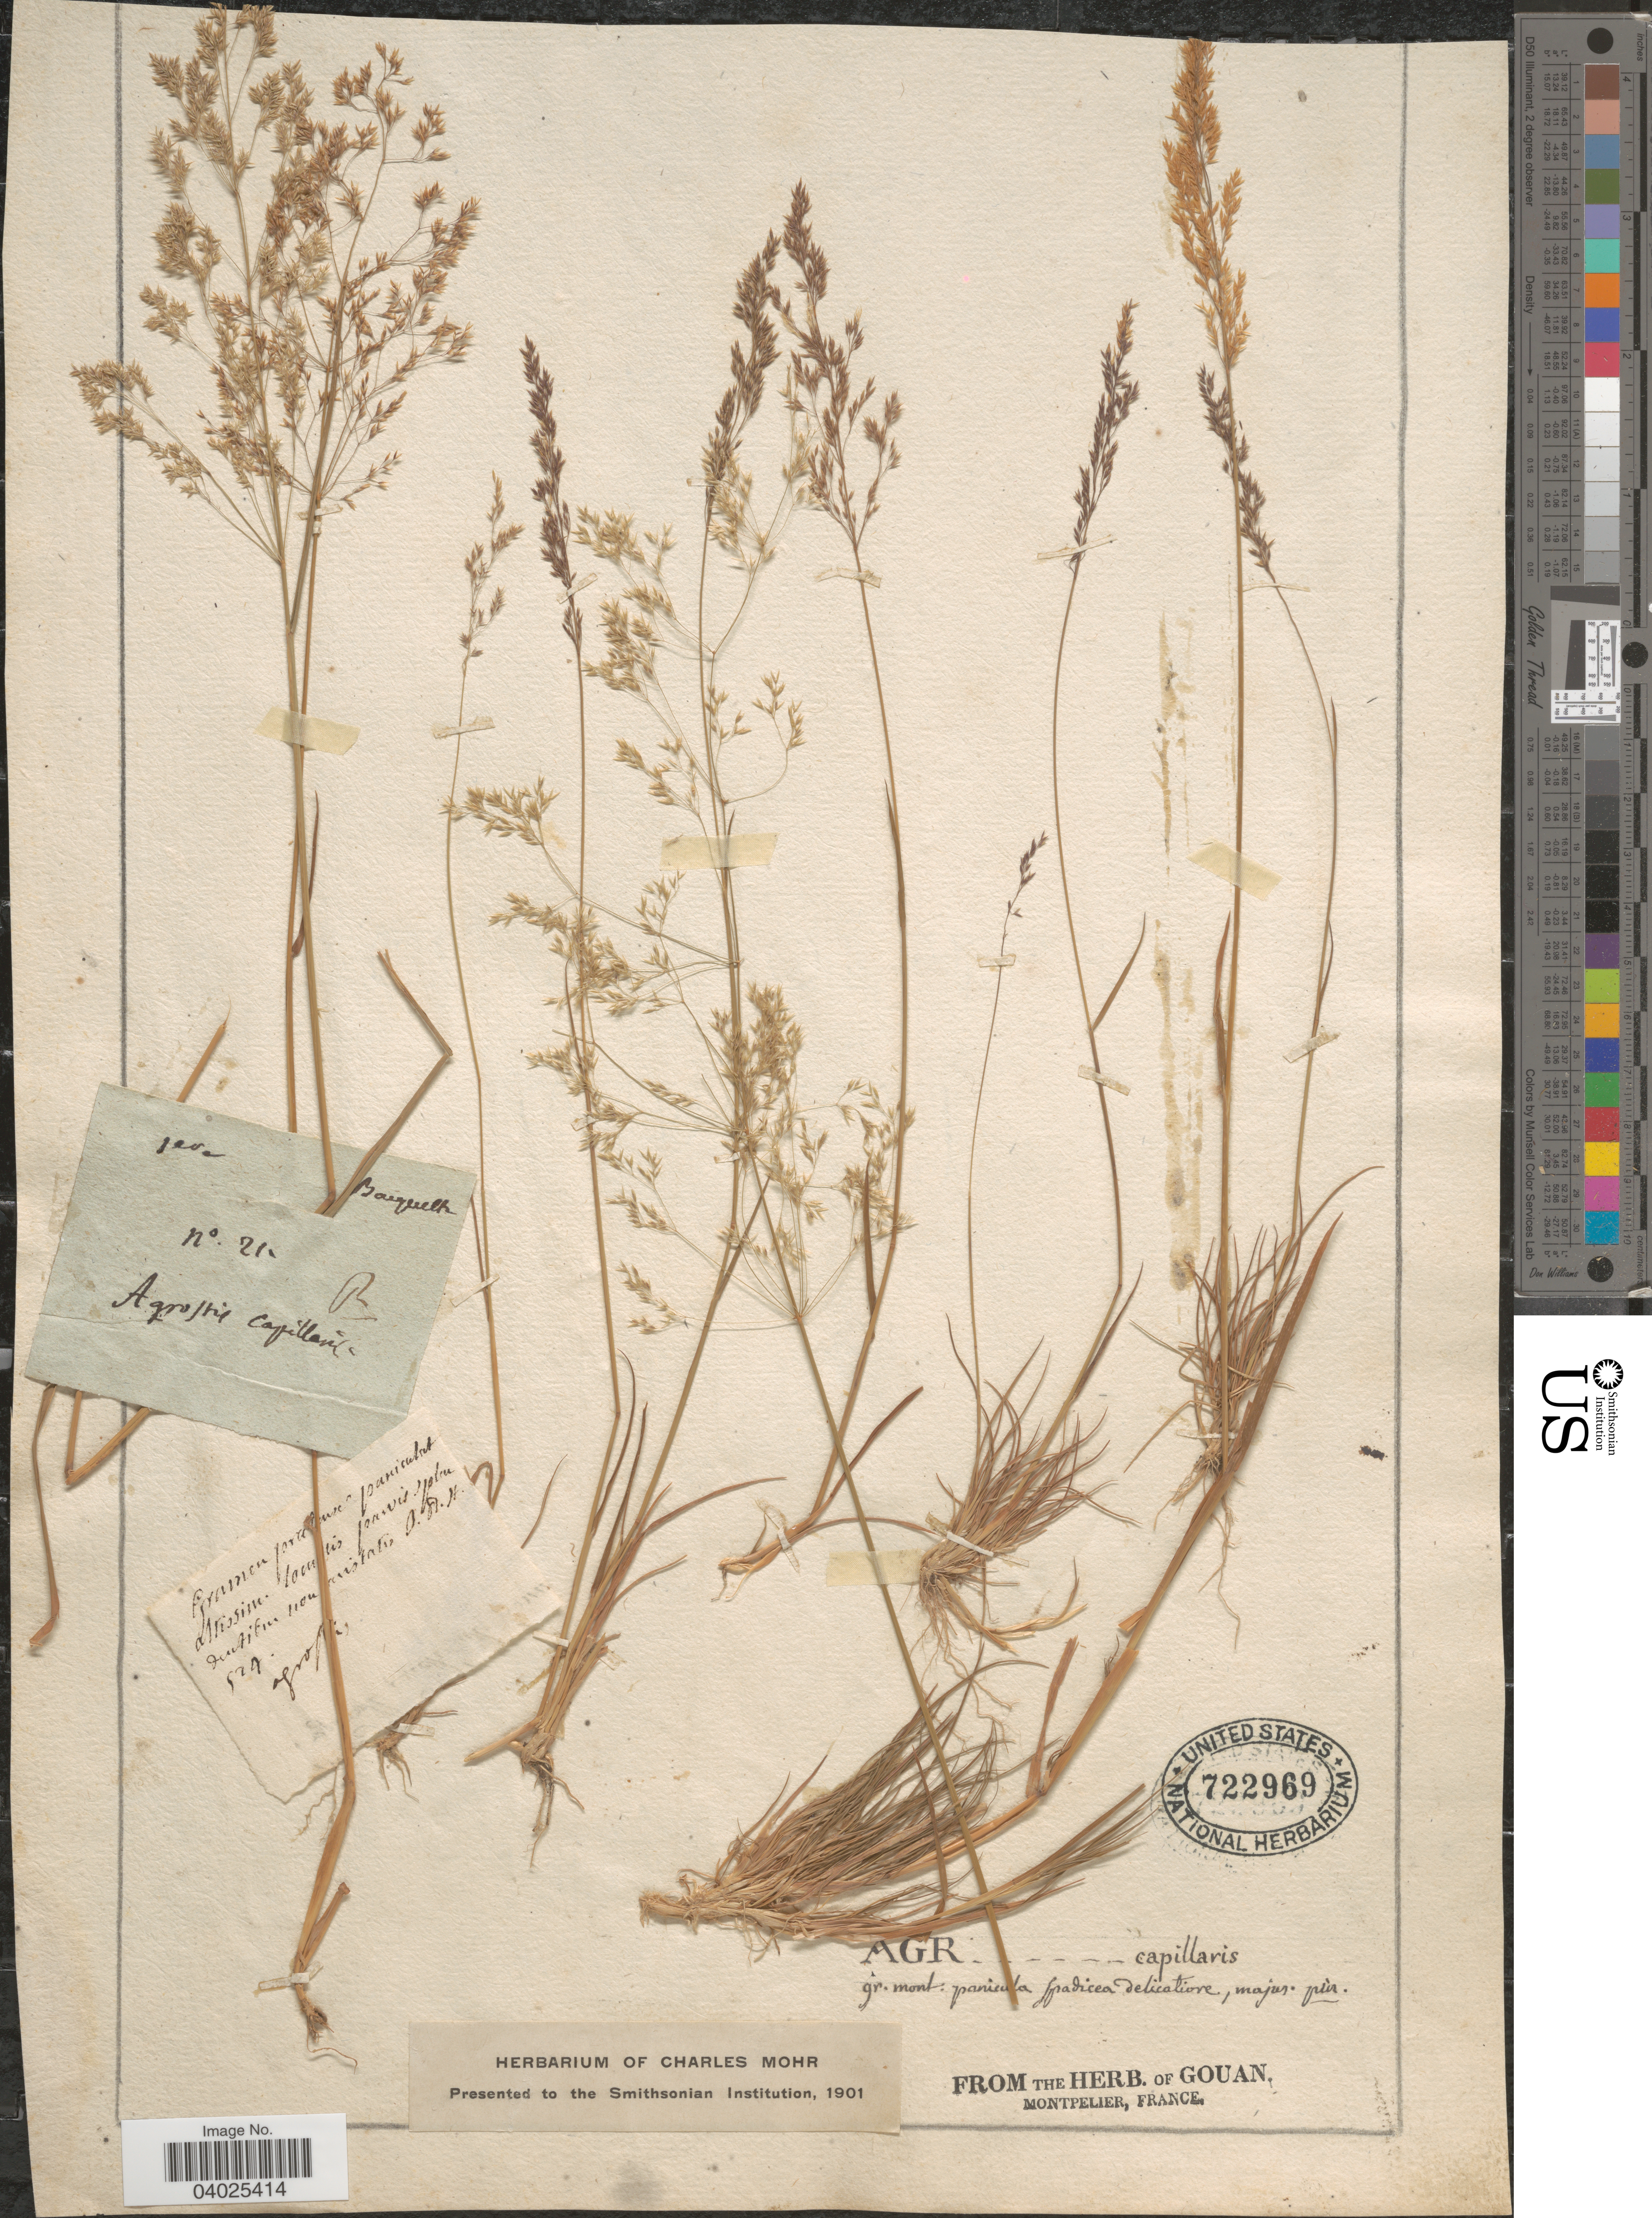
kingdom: Plantae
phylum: Tracheophyta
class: Liliopsida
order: Poales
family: Poaceae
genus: Agrostis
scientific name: Agrostis canina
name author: L.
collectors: ex herb. Gouan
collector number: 21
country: France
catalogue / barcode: US 722969